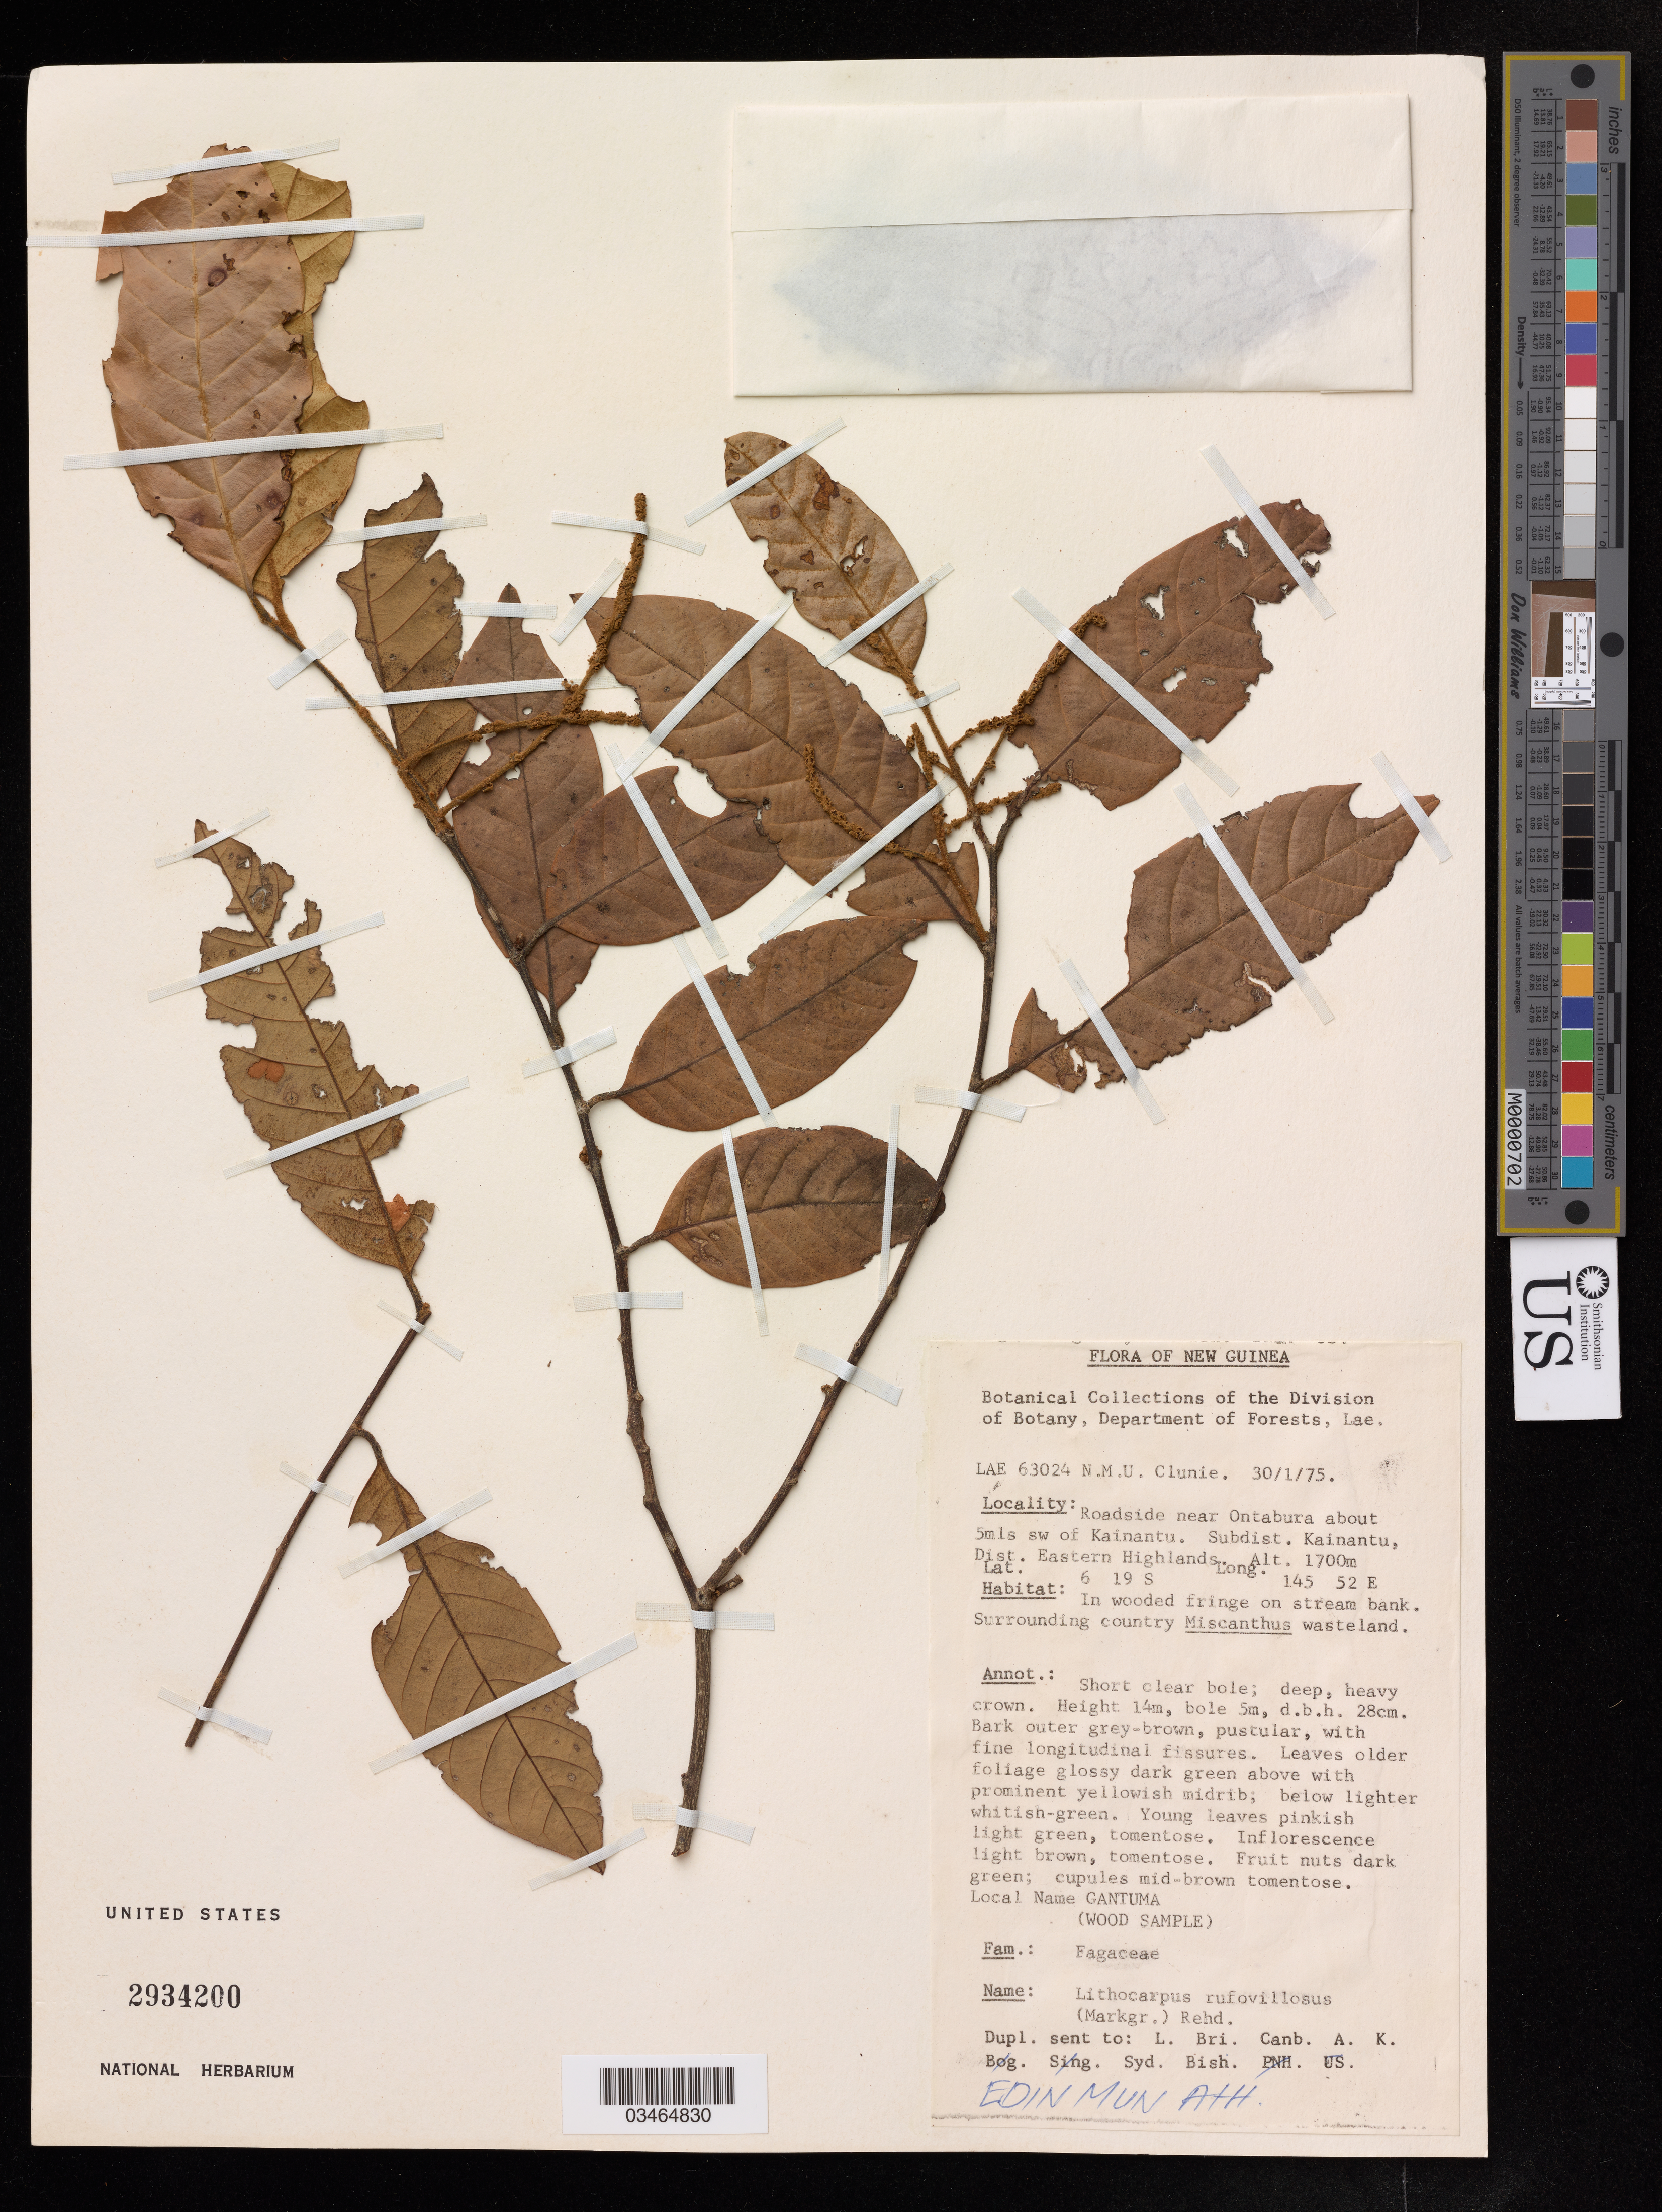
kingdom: Plantae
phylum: Tracheophyta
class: Magnoliopsida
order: Fagales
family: Fagaceae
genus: Lithocarpus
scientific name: Lithocarpus rufovillosus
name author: (Markgr.) Rehder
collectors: LAE & N.M.U. Clunie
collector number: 63024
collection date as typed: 30 Jan75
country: Papua New Guinea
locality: Roadside near Ontabura about 5mls sw of Kainantu, Subdist. Kainantu, Dist. Eastern Highlands.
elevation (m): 1700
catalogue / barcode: US 2934200